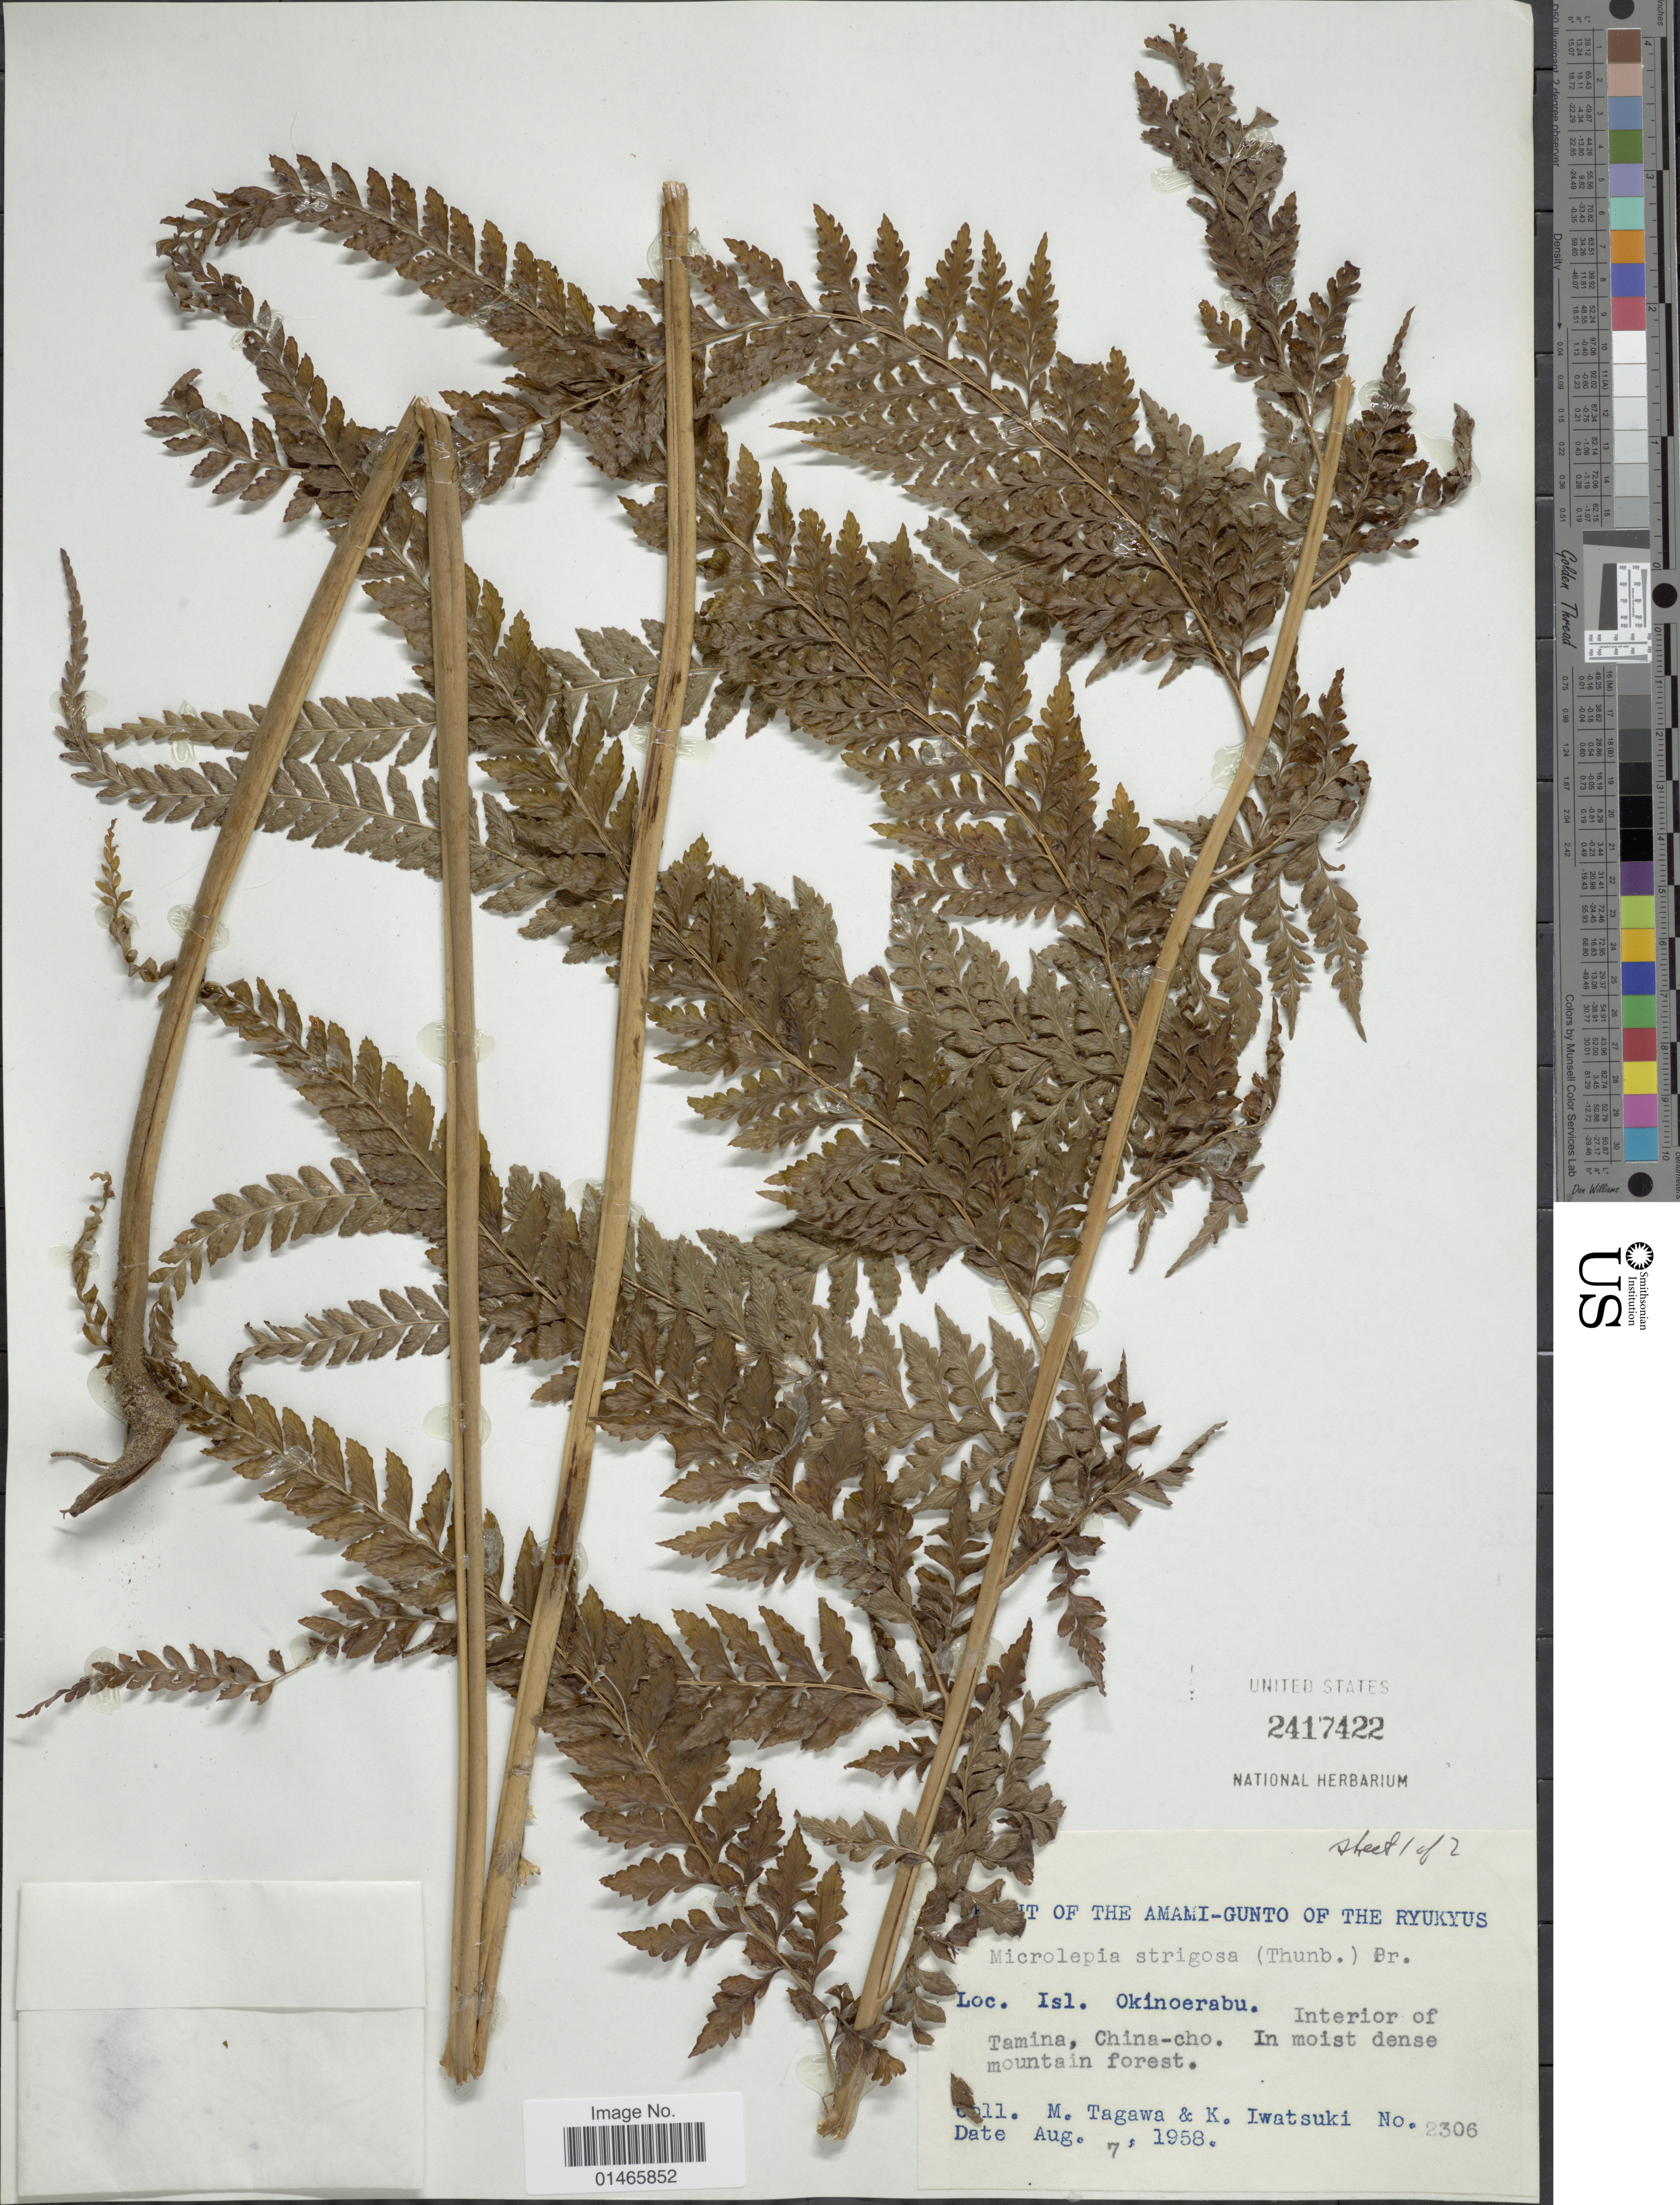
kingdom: Plantae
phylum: Tracheophyta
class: Polypodiopsida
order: Polypodiales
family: Dennstaedtiaceae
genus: Microlepia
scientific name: Microlepia strigosa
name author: (Thunb.) J. Presl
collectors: M. Tagawa & K. Iwatsuki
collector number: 2306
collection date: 1958-08-07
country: Japan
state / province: Okinawa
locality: Amami-Gunto of the Ryukyu, Okinoerabu: Interior of Tamina, China-cho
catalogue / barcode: US 2417422